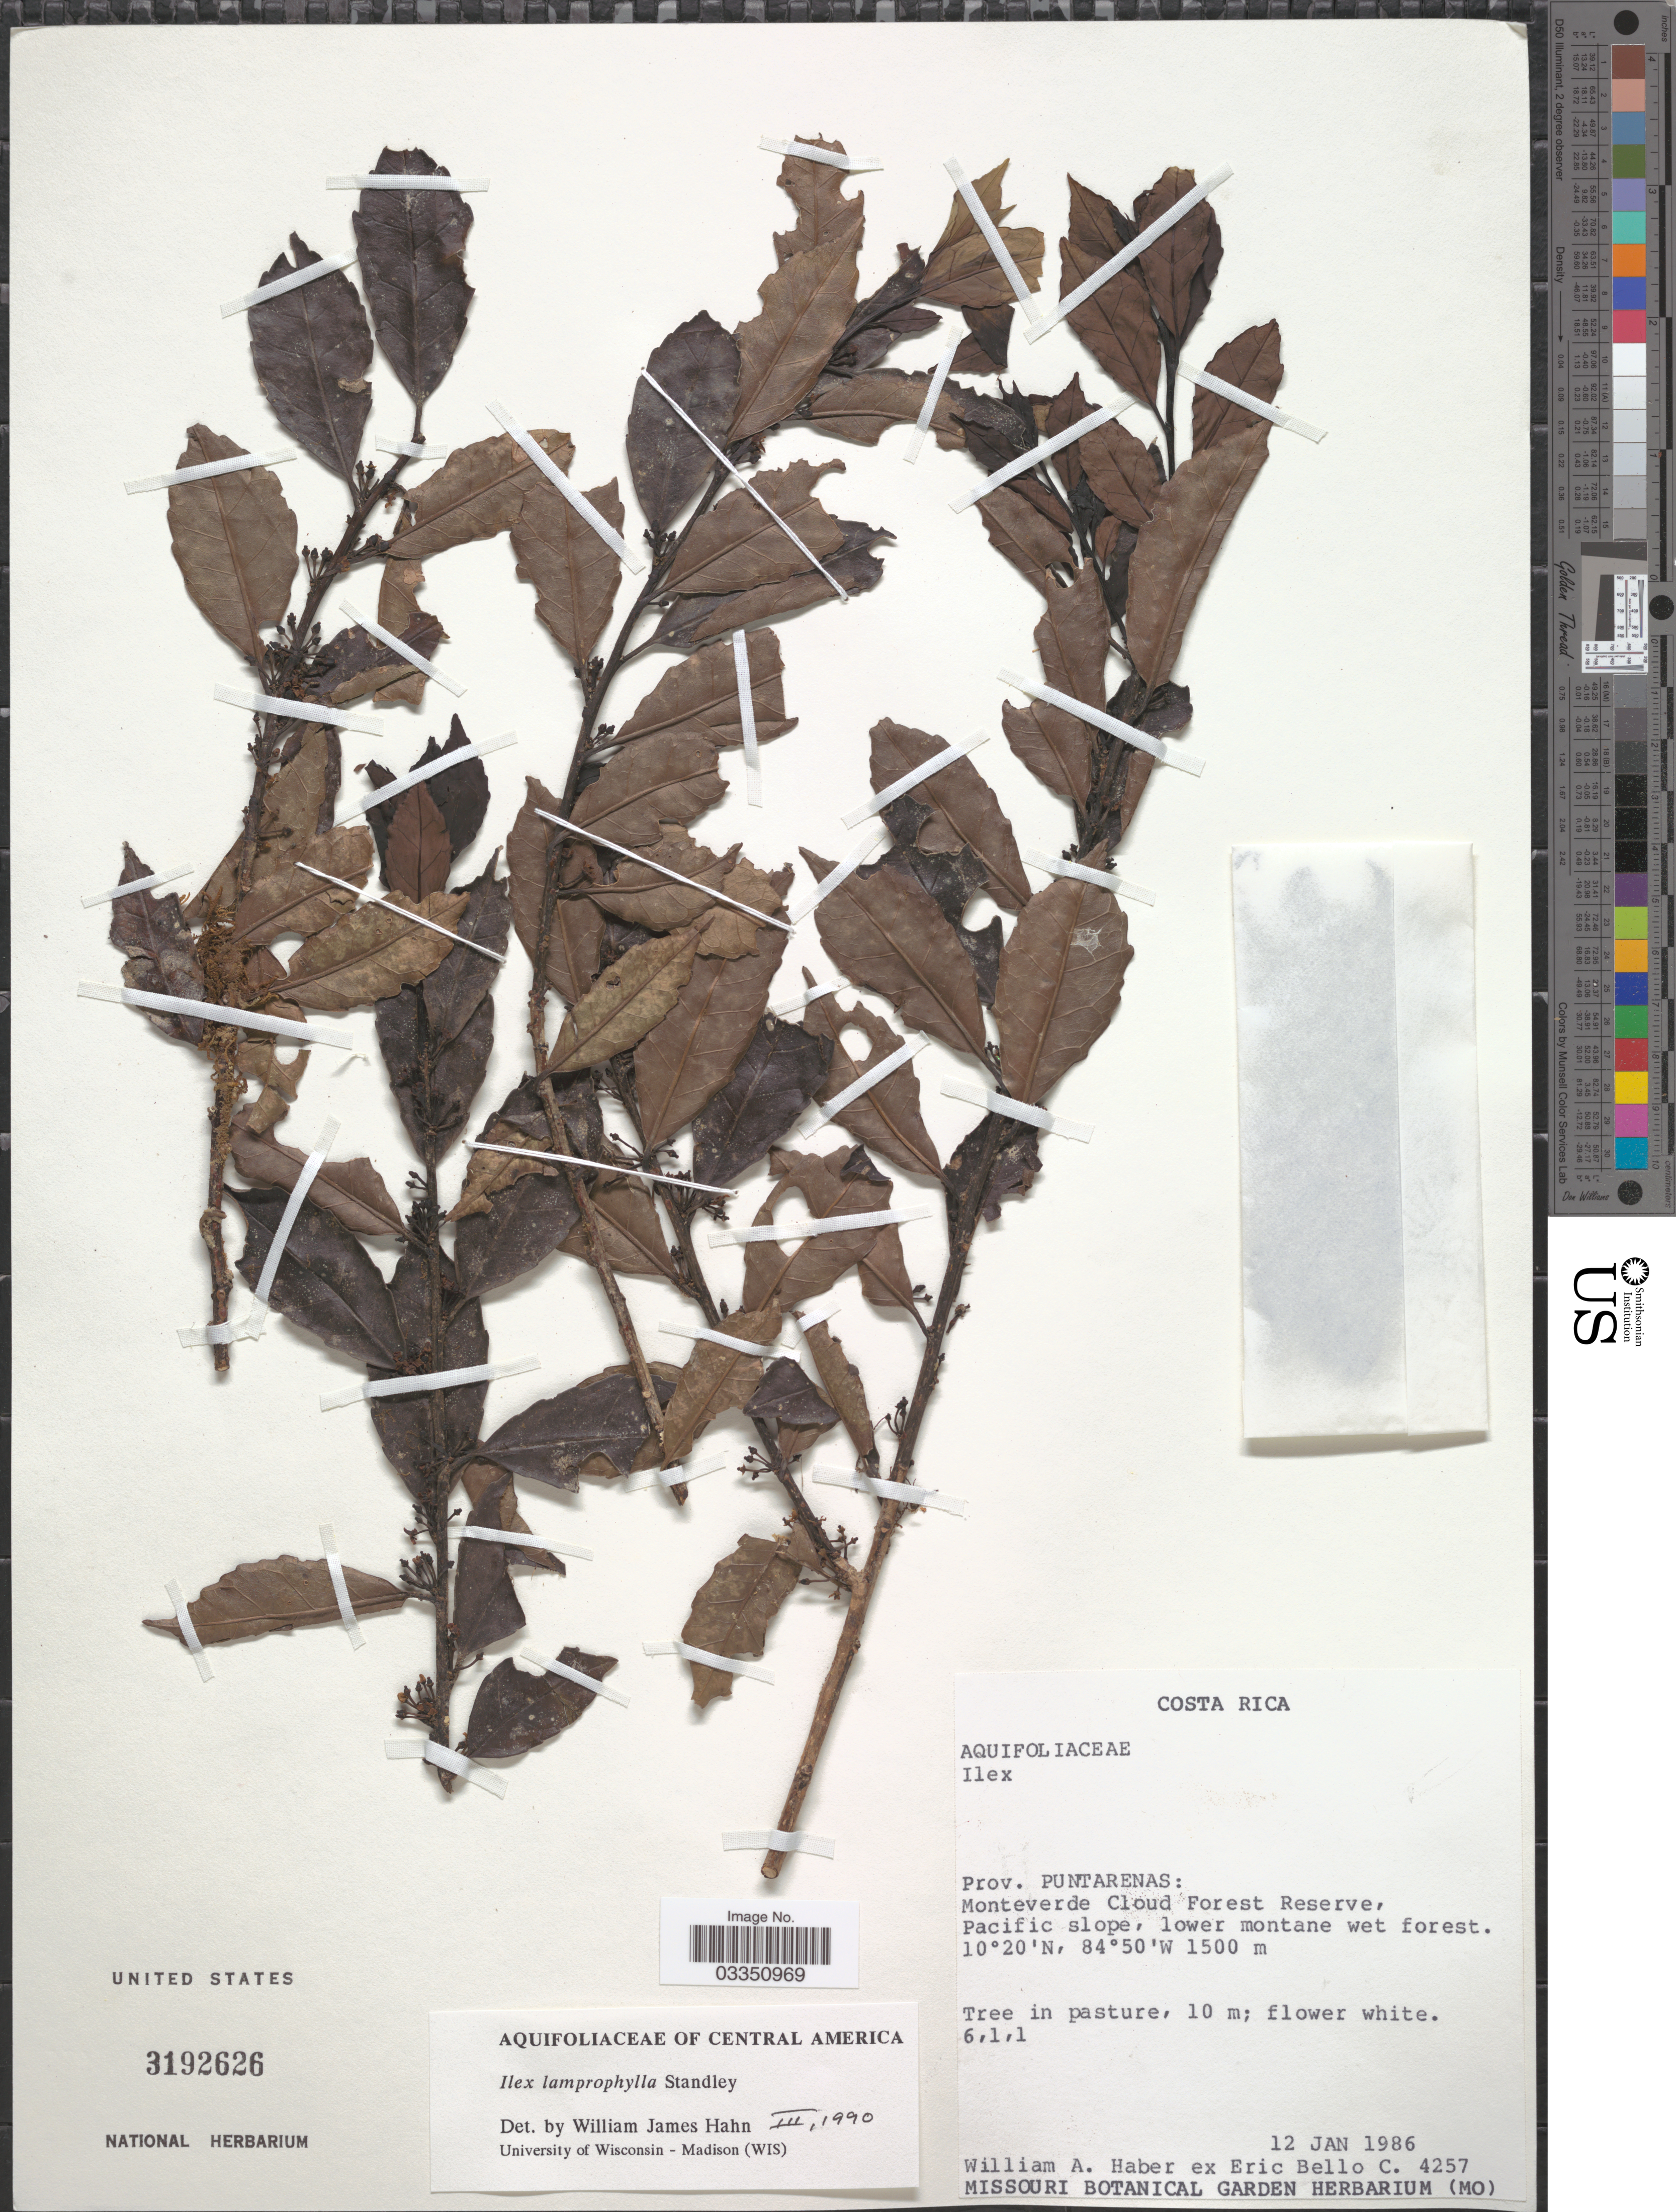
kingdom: Plantae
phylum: Tracheophyta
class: Magnoliopsida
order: Aquifoliales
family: Aquifoliaceae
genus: Ilex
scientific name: Ilex lamprophylla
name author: Standl.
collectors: W. A. Haber & E. Bello C.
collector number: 4257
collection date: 1986-01-12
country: Costa Rica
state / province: Puntarenas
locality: Monteverde Cloud Forest Reserve, Pacific slope.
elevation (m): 1500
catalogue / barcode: US 3192626